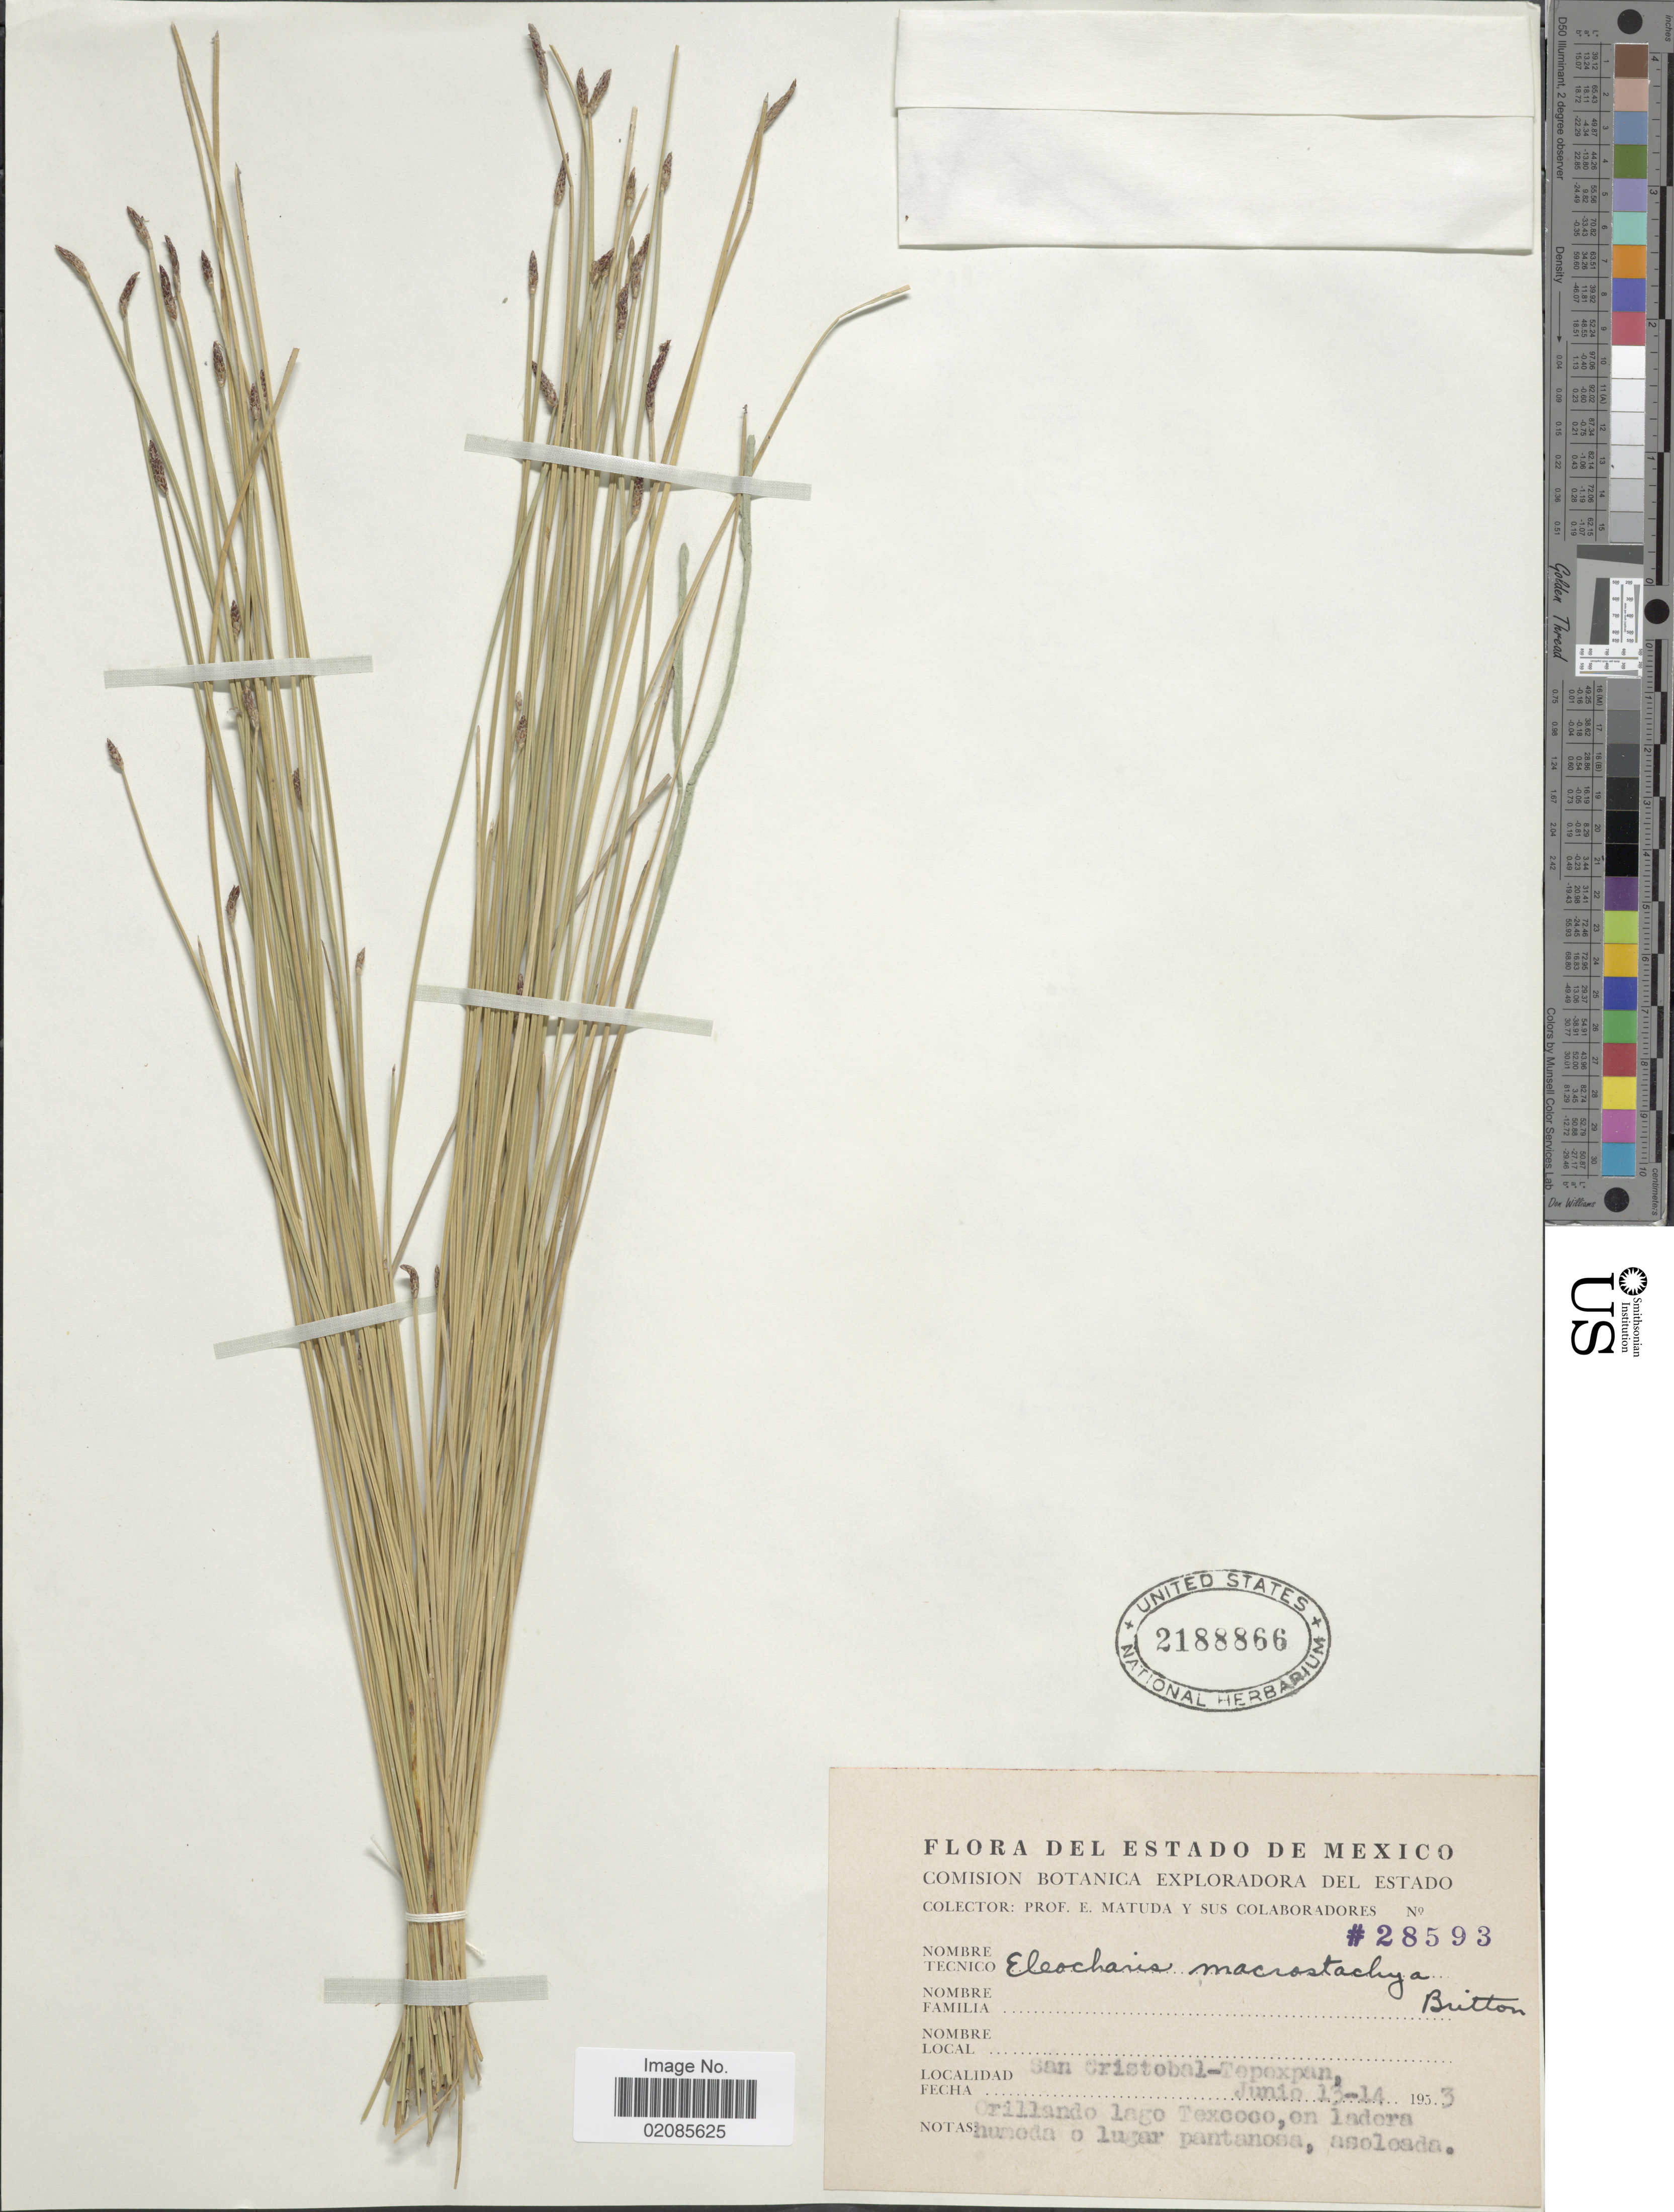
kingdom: Plantae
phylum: Tracheophyta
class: Liliopsida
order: Poales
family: Cyperaceae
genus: Eleocharis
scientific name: Eleocharis macrostachya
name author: Britton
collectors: E. Matuda & Sus Colaboradores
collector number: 28593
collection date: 1953-06-13/1953-06-14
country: Mexico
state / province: México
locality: San Cristobal lago Texcoco, en ladera humeda lugar pantanosa, asoloada.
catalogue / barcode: US 2188866